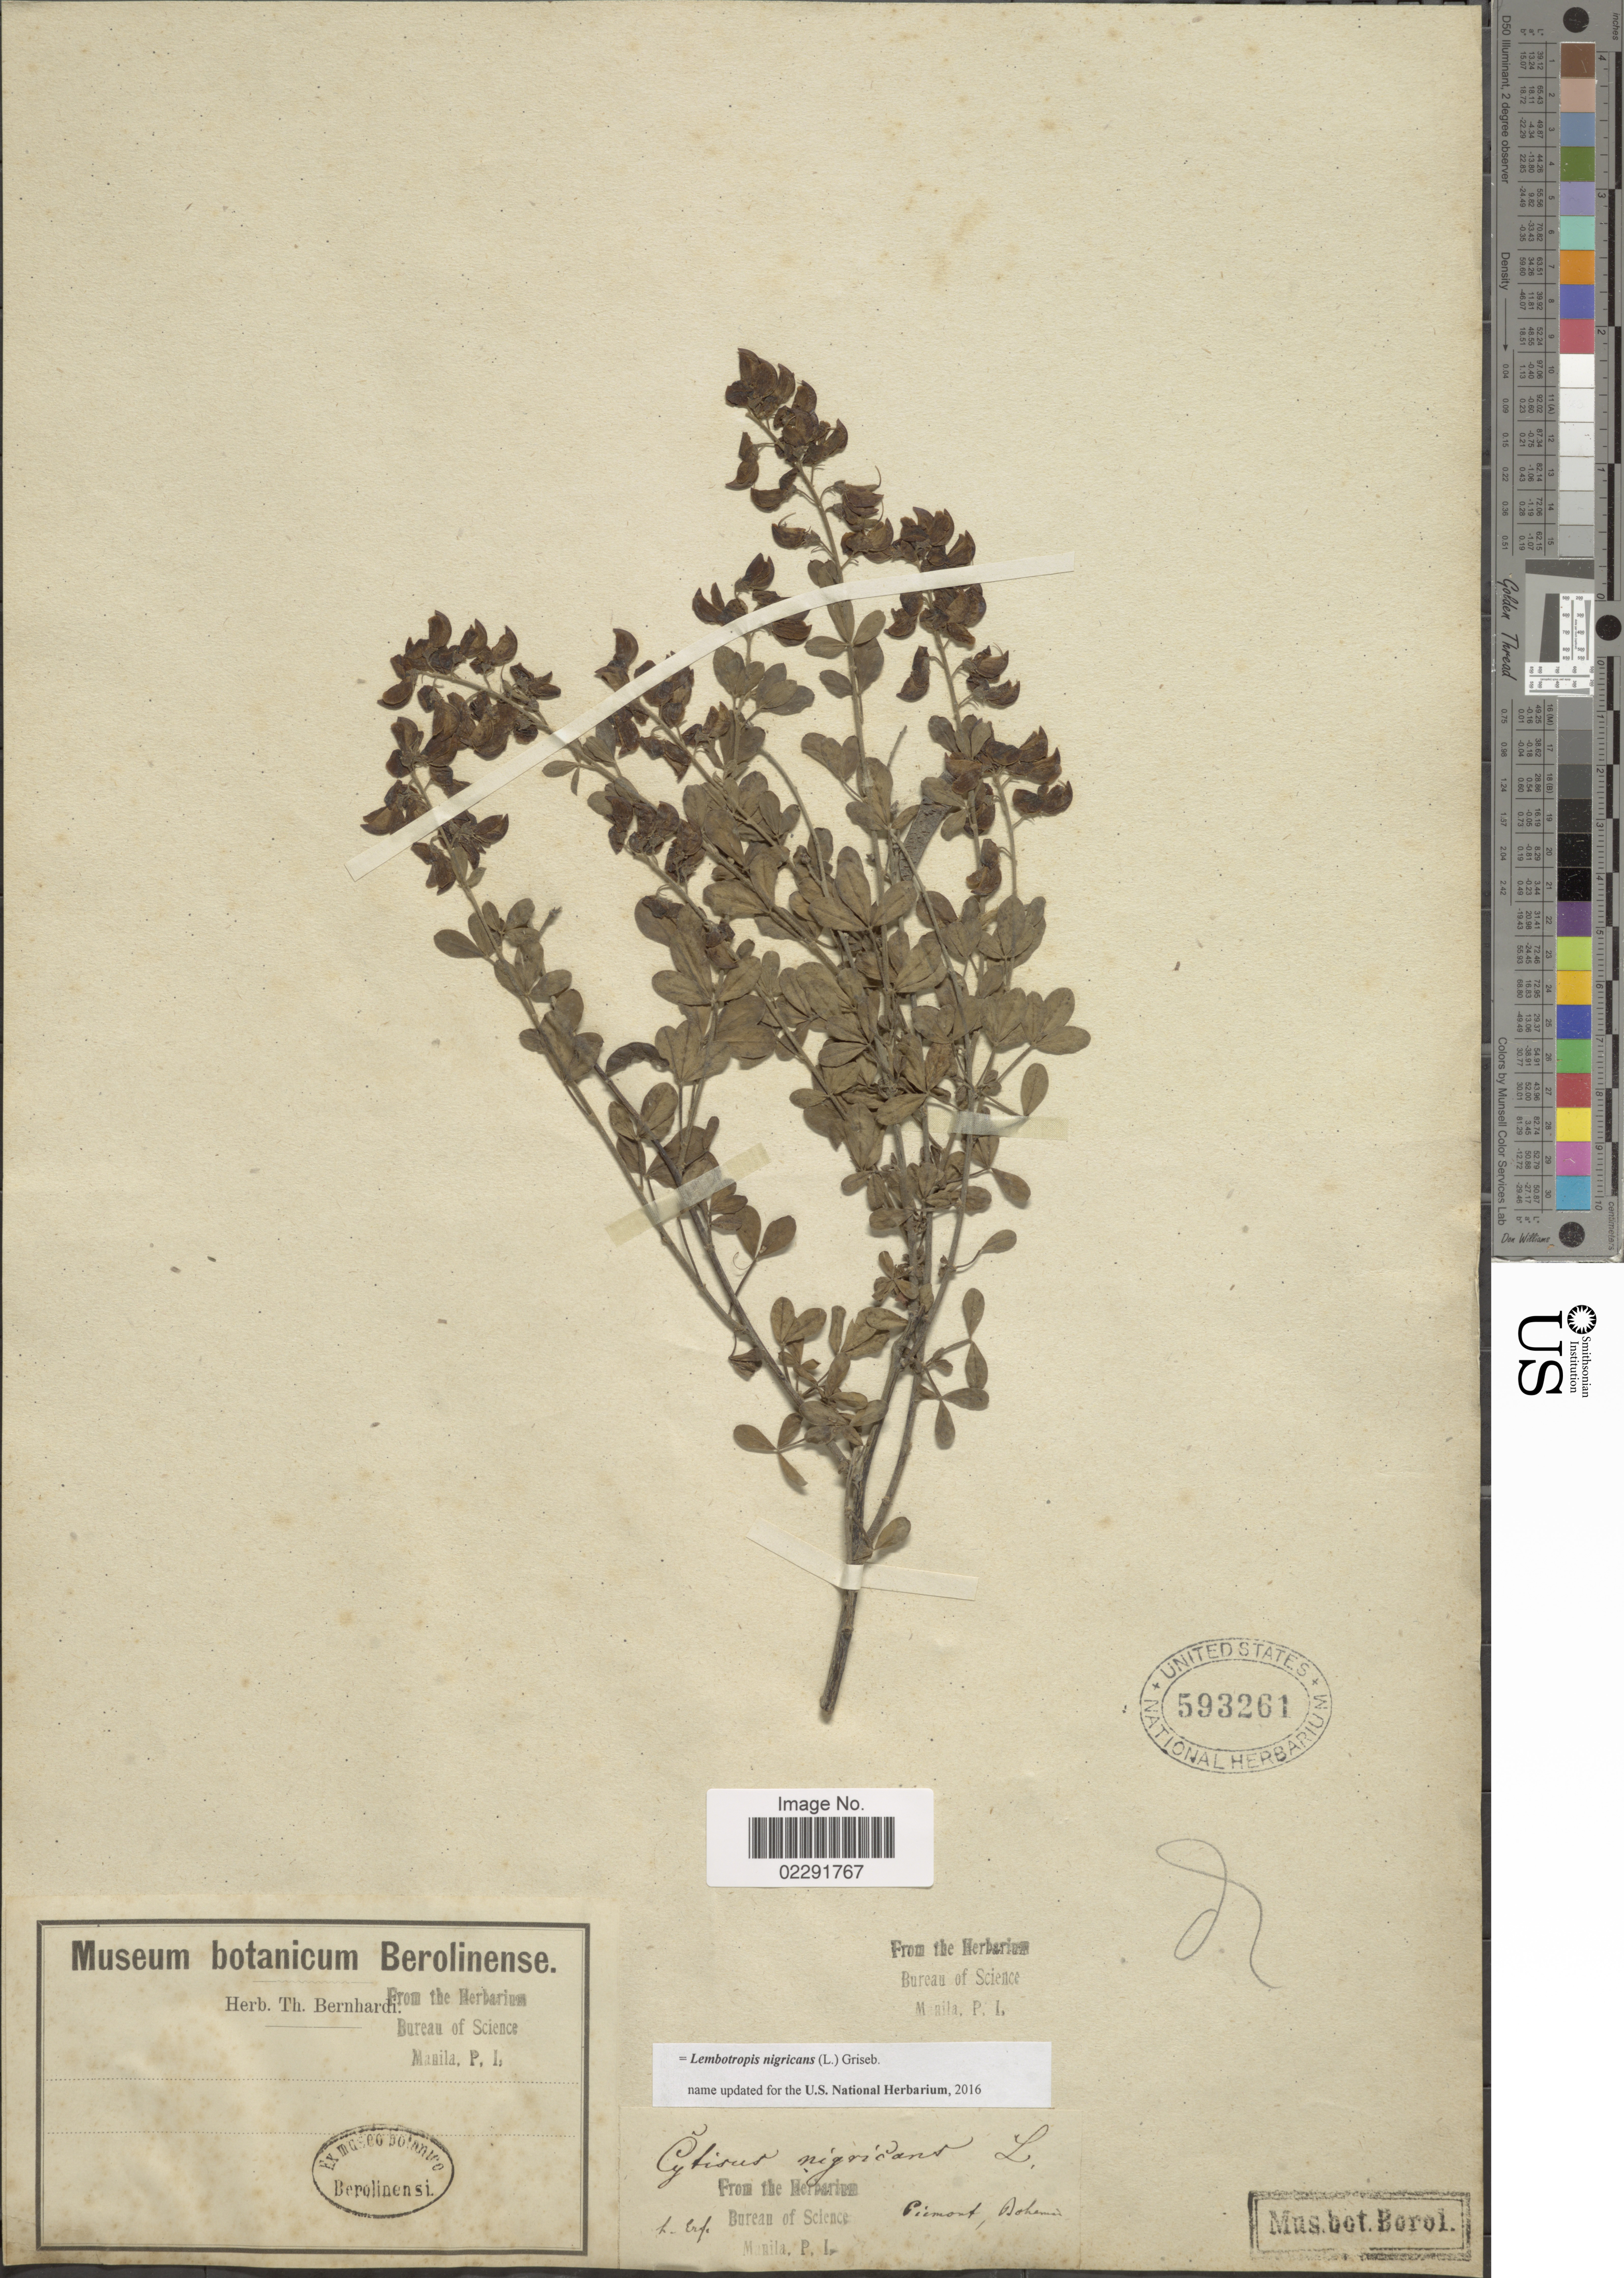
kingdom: Plantae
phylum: Tracheophyta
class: Magnoliopsida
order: Fabales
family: Fabaceae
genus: Lembotropis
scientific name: Lembotropis nigricans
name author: (L.) Griseb.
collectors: ex herb. Bureau of Science Manila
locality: Piemont, Bohemia. [interpreted]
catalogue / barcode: US 593261